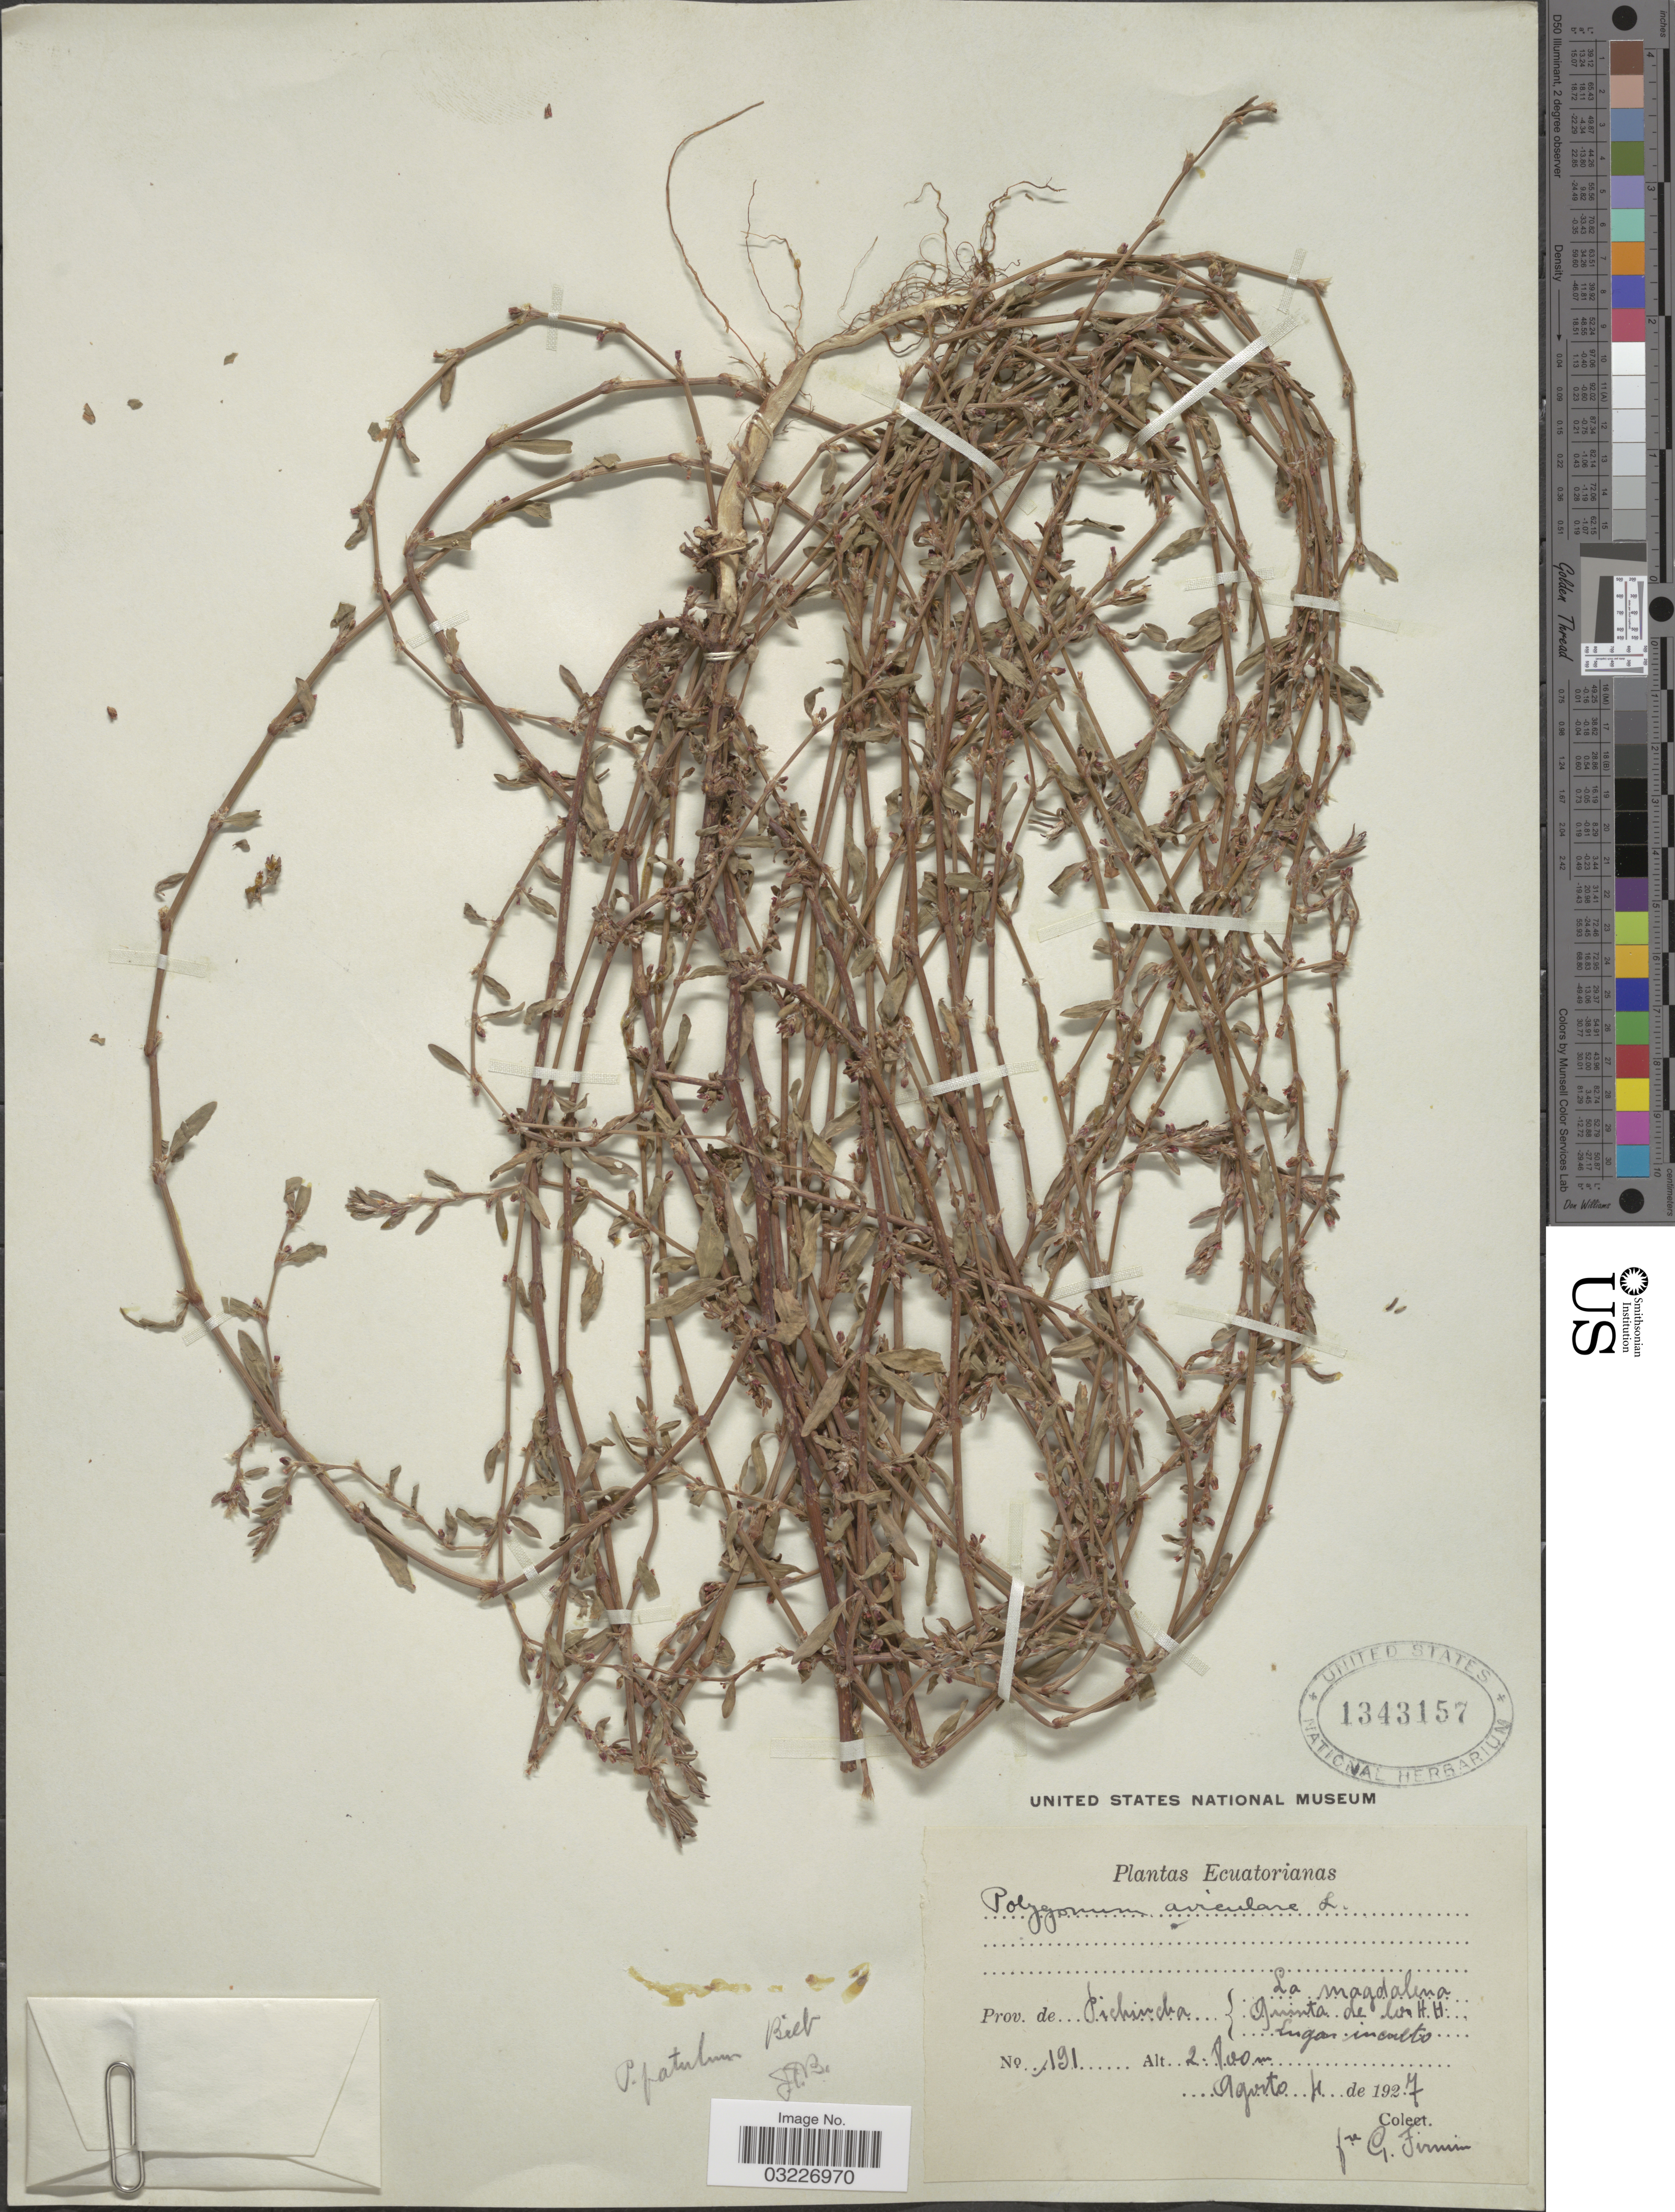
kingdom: Plantae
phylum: Tracheophyta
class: Magnoliopsida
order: Caryophyllales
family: Polygonaceae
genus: Polygonum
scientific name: Polygonum patulum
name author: M. Bieb.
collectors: F. Firmin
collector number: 191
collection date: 1927-08-04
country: Ecuador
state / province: Pichincha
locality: La Magdalena quinta de los H.H.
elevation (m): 2800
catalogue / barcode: US 1343157